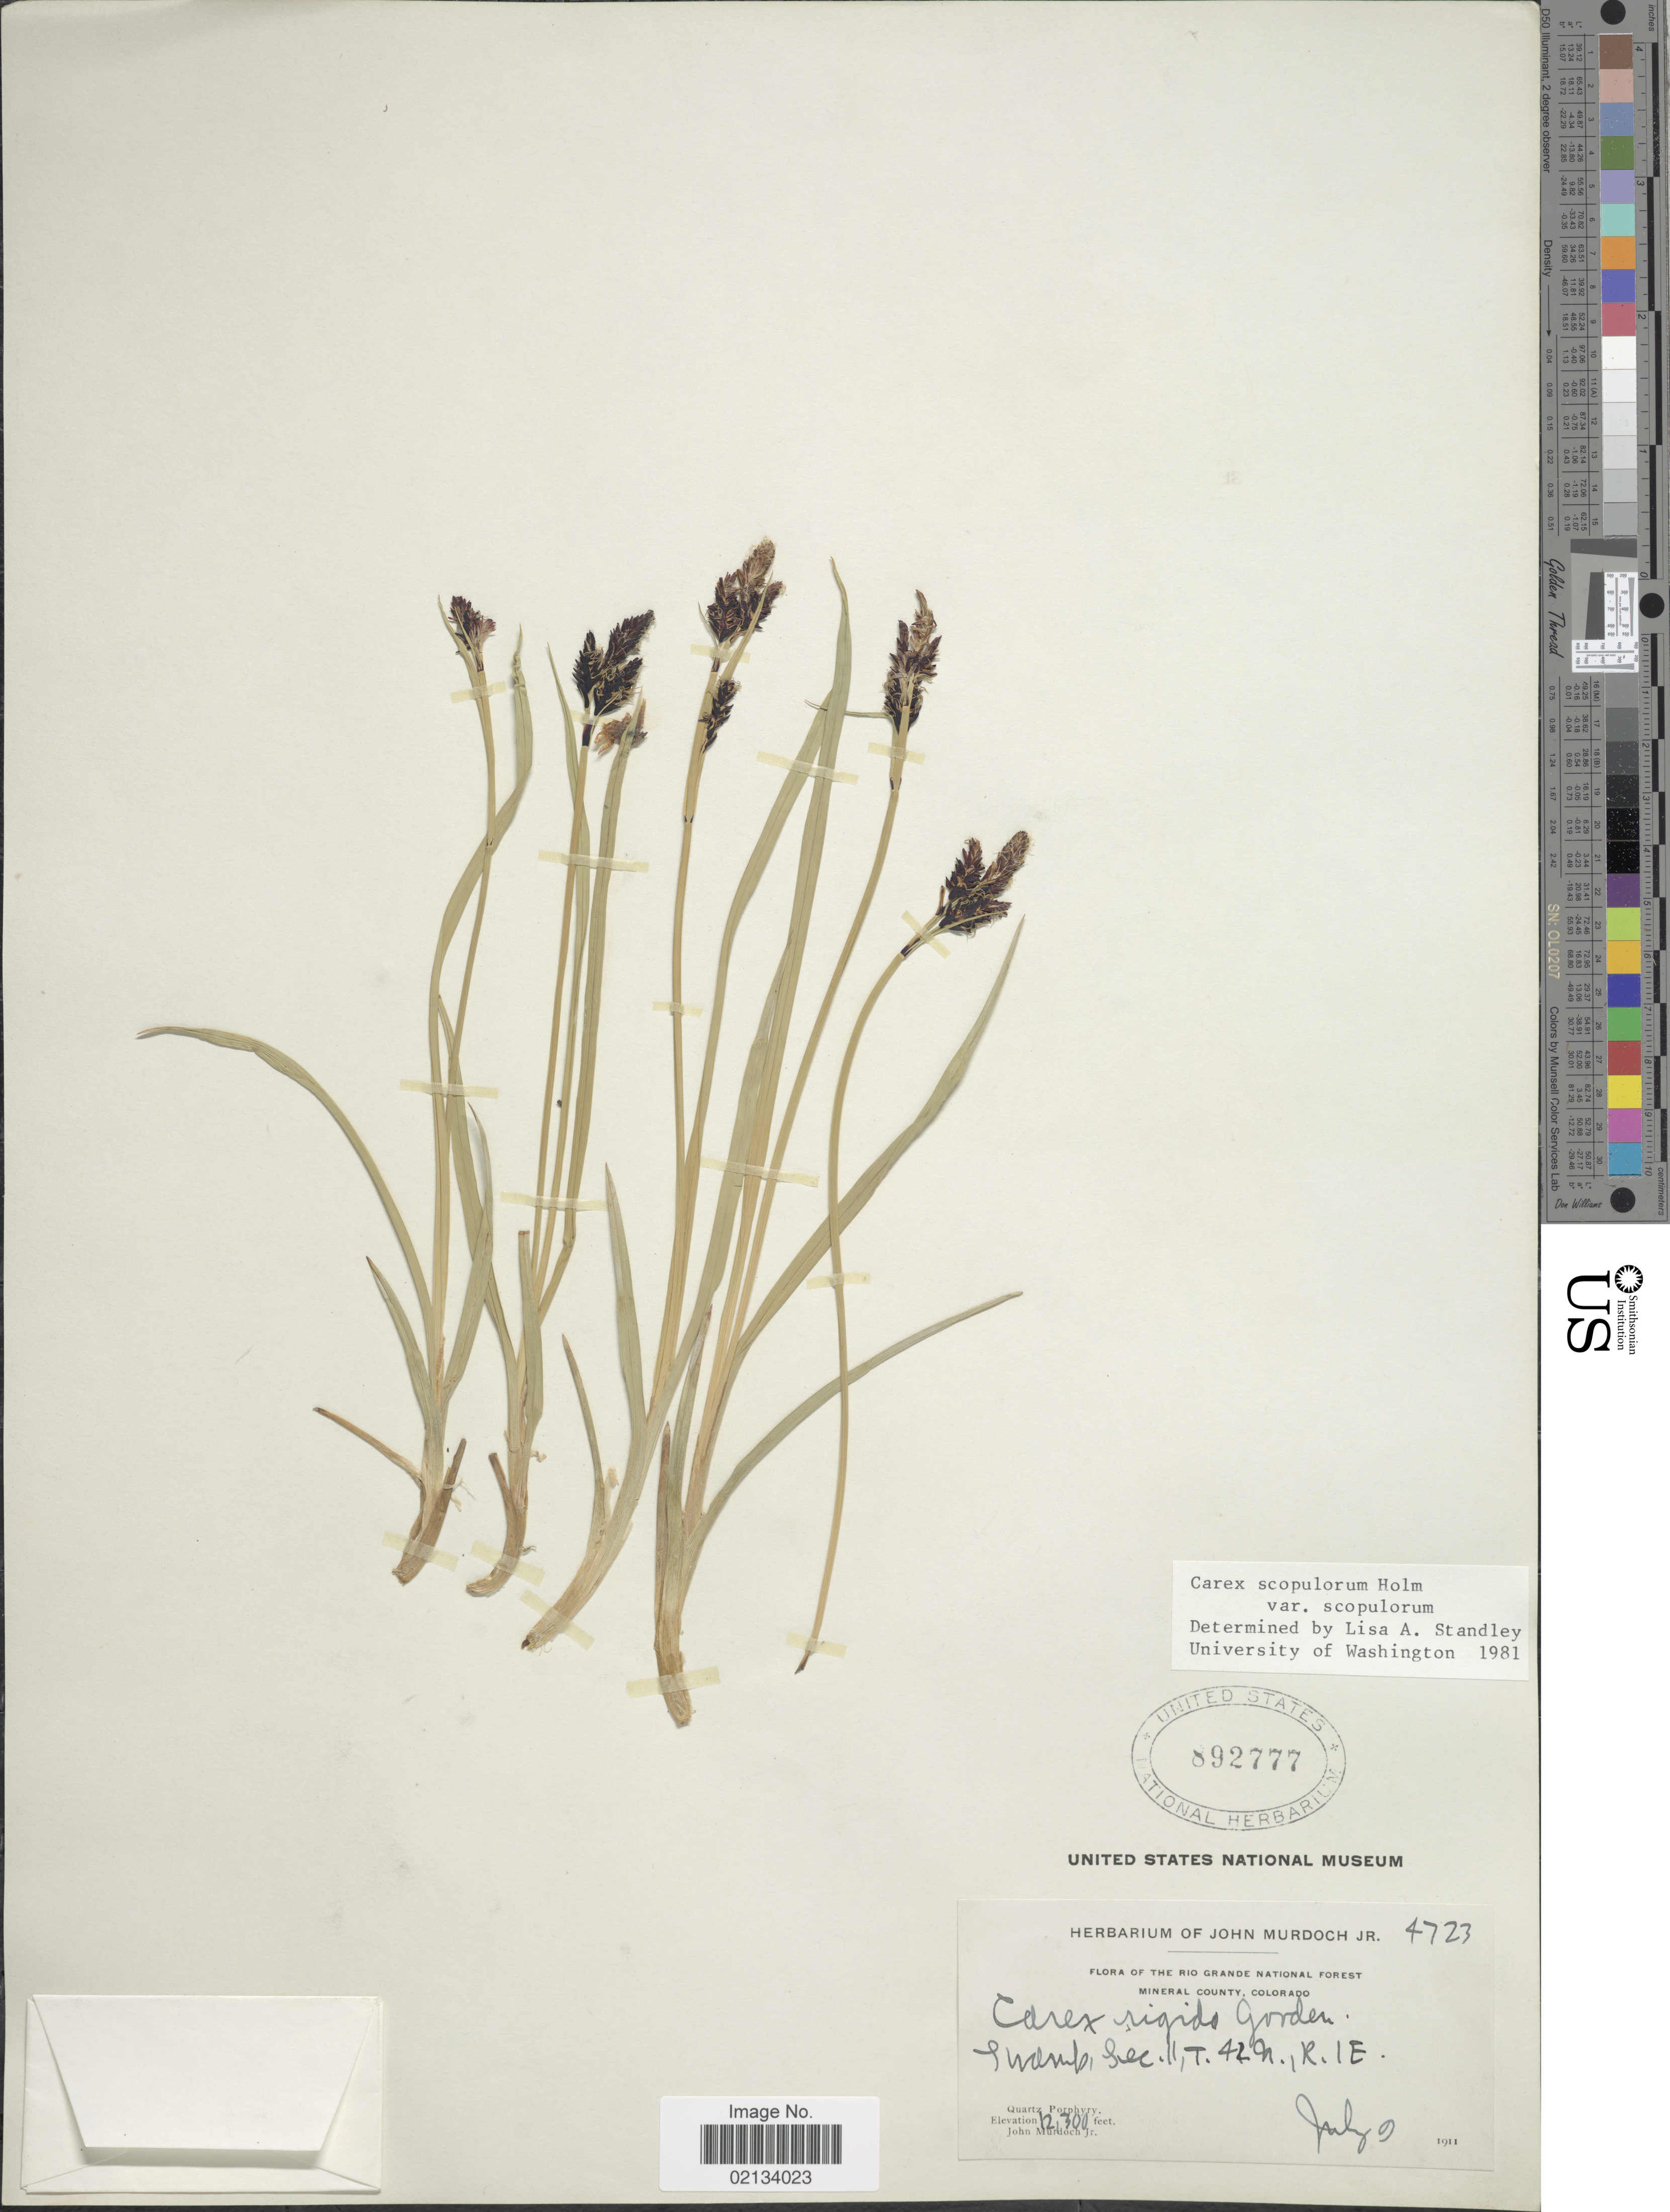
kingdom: Plantae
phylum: Tracheophyta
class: Liliopsida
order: Poales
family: Cyperaceae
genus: Carex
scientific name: Carex scopulorum var. scopulorum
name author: Holm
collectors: J. Murdoch Jr.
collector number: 4723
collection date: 1911-07-09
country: United States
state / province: Colorado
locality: The Rio Grande National Forest, Mineral County, swamp, Sec. 11, T. 42N., R. 1E.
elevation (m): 3749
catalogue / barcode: US 892777